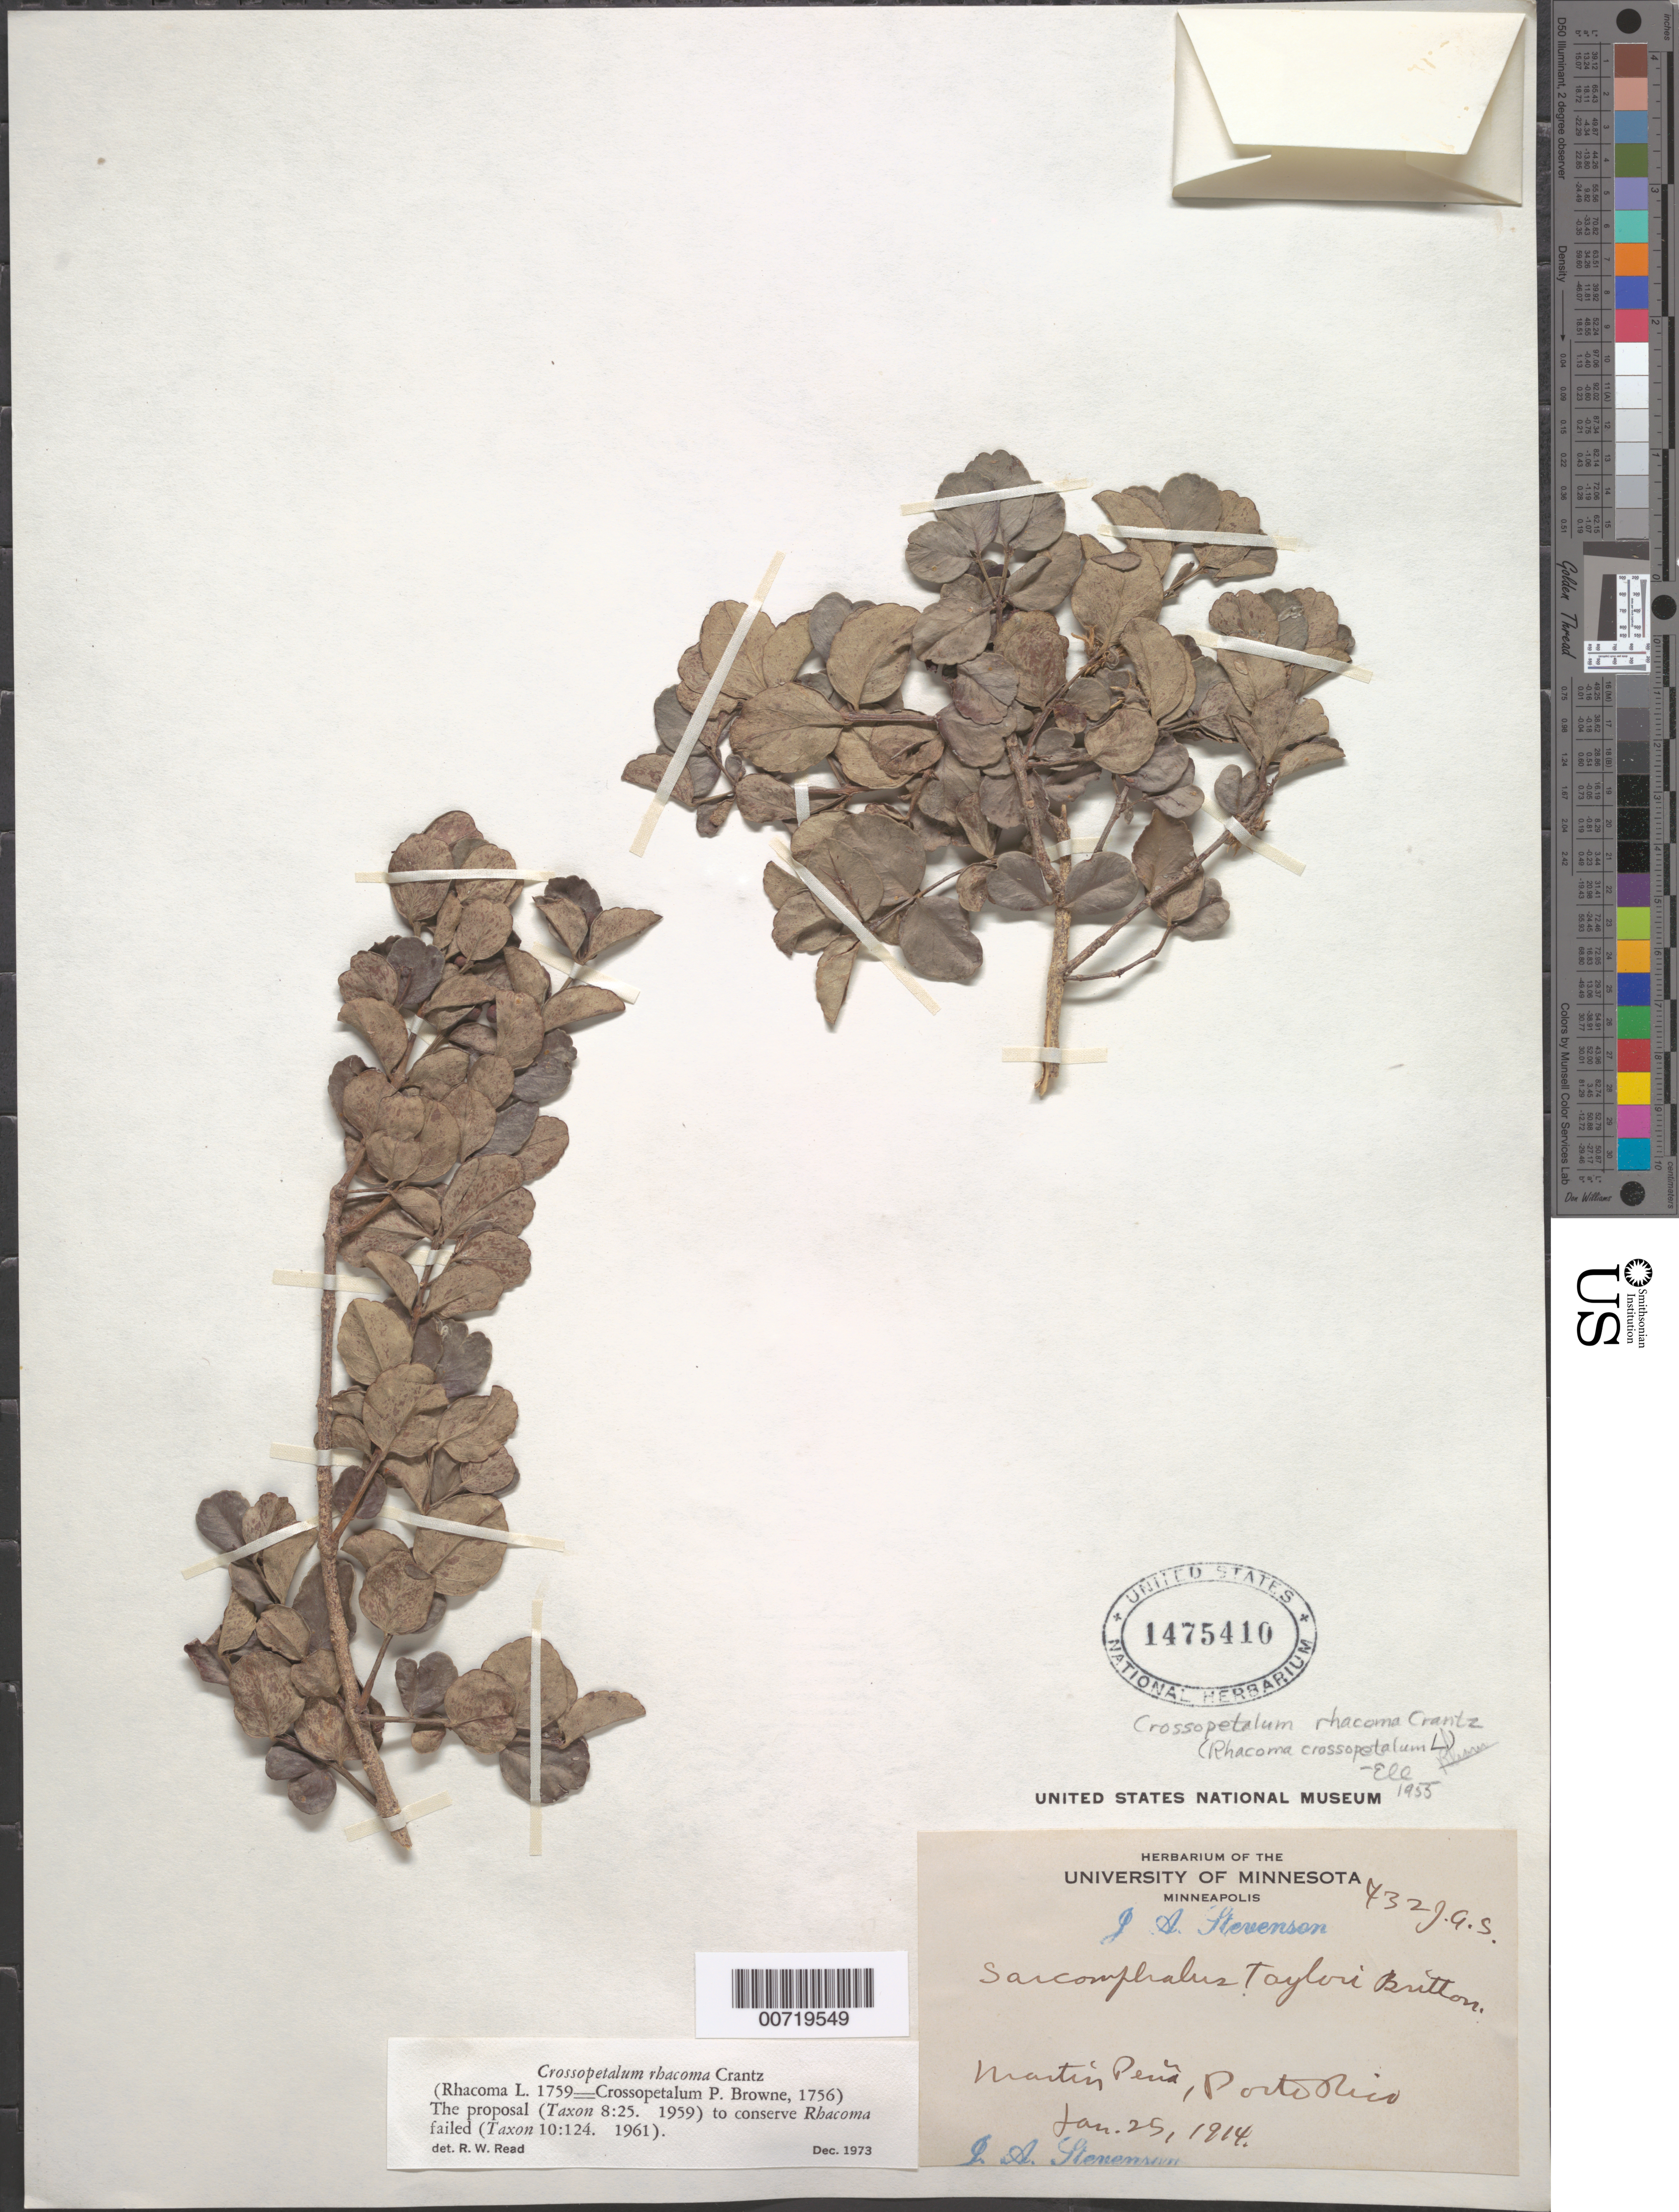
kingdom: Plantae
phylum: Tracheophyta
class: Magnoliopsida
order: Celastrales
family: Celastraceae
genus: Crossopetalum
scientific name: Crossopetalum rhacoma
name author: Crantz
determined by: Read, Robert W., (US), NMNH (UNITED STATES)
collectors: J. Stevenson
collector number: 432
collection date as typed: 25 Jan 1914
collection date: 1914-01-25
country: Puerto Rico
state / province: San Juan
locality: Martin Pena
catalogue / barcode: US 1475410